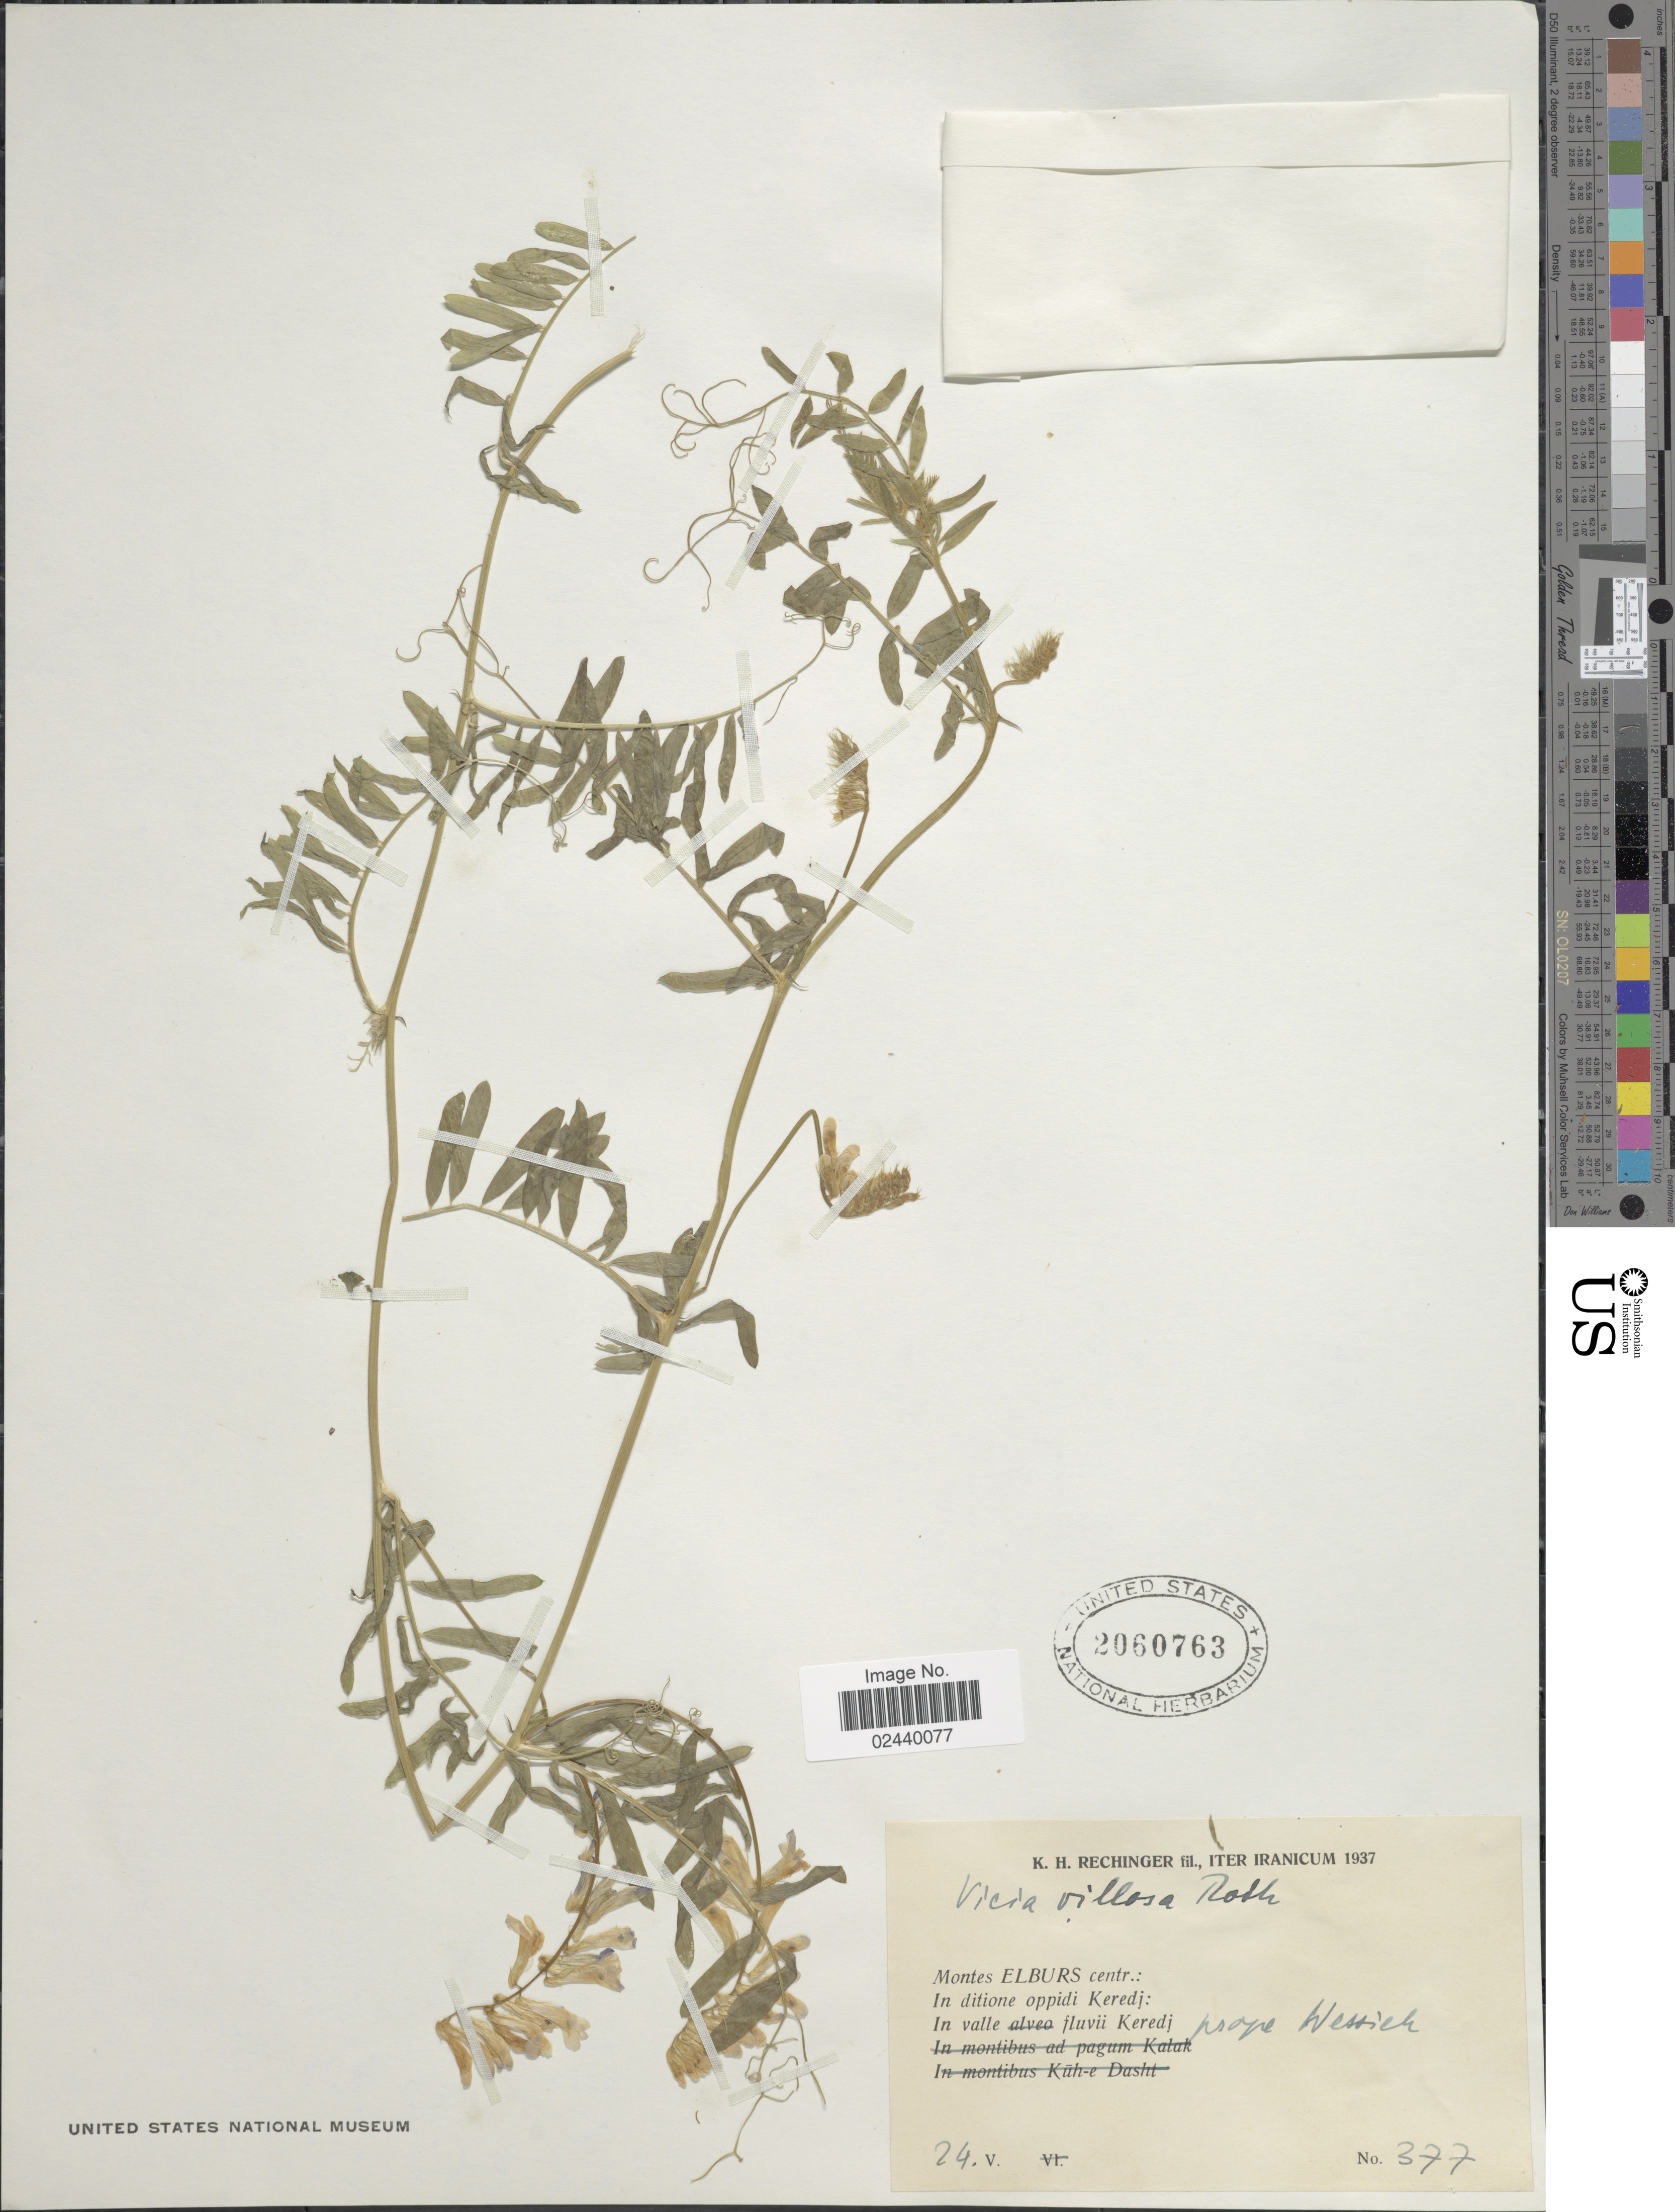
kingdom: Plantae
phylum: Tracheophyta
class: Magnoliopsida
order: Fabales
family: Fabaceae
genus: Vicia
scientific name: Vicia villosa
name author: Roth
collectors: K. H. Rechinger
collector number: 377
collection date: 1937-05-24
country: Iran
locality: Iter Iranicum, Montes Elburs cent.; In ditione oppidi oppidi Keredj: In valle fluvii Keredj prope Wessich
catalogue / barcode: US 2060763